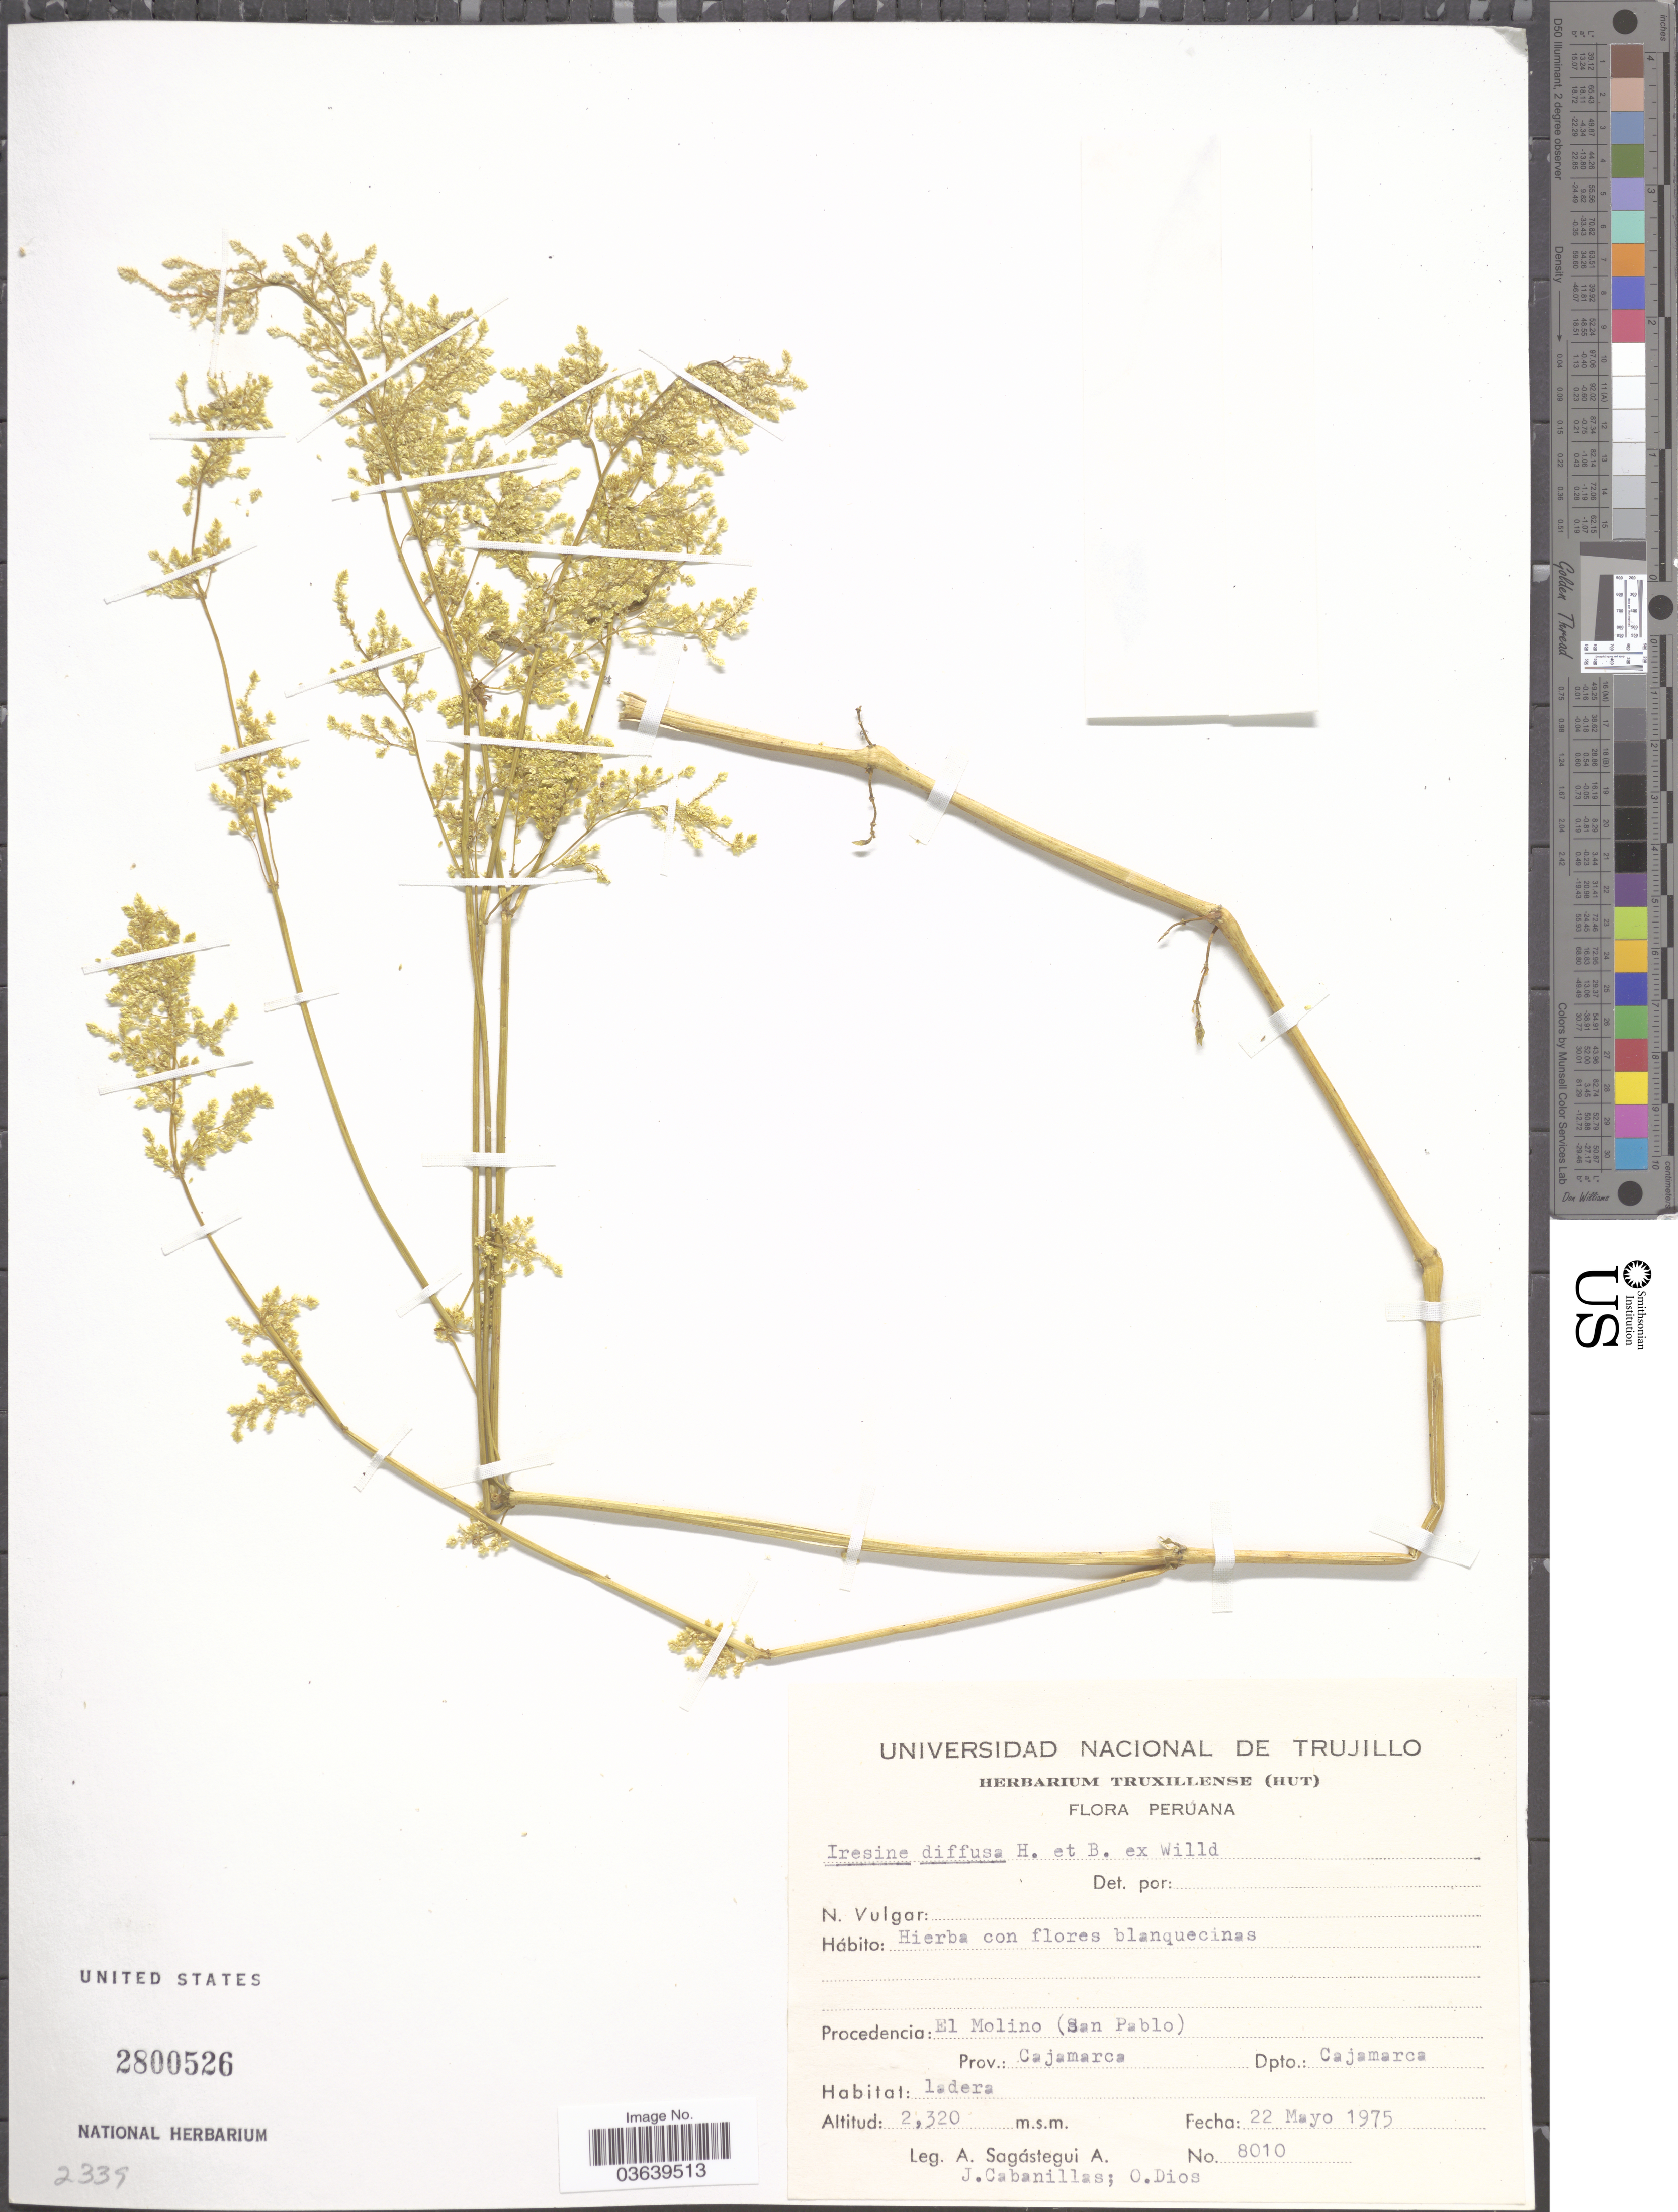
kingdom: Plantae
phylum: Tracheophyta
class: Magnoliopsida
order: Caryophyllales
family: Amaranthaceae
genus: Iresine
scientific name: Iresine celosia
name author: L.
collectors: A. Sagástegui A. & J. Cabanillas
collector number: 8010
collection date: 1975-05-22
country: Peru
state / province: Cajamarca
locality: El Molino (San Pablo). Dpto. Cajamarca.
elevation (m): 2320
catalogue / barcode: US 2800526